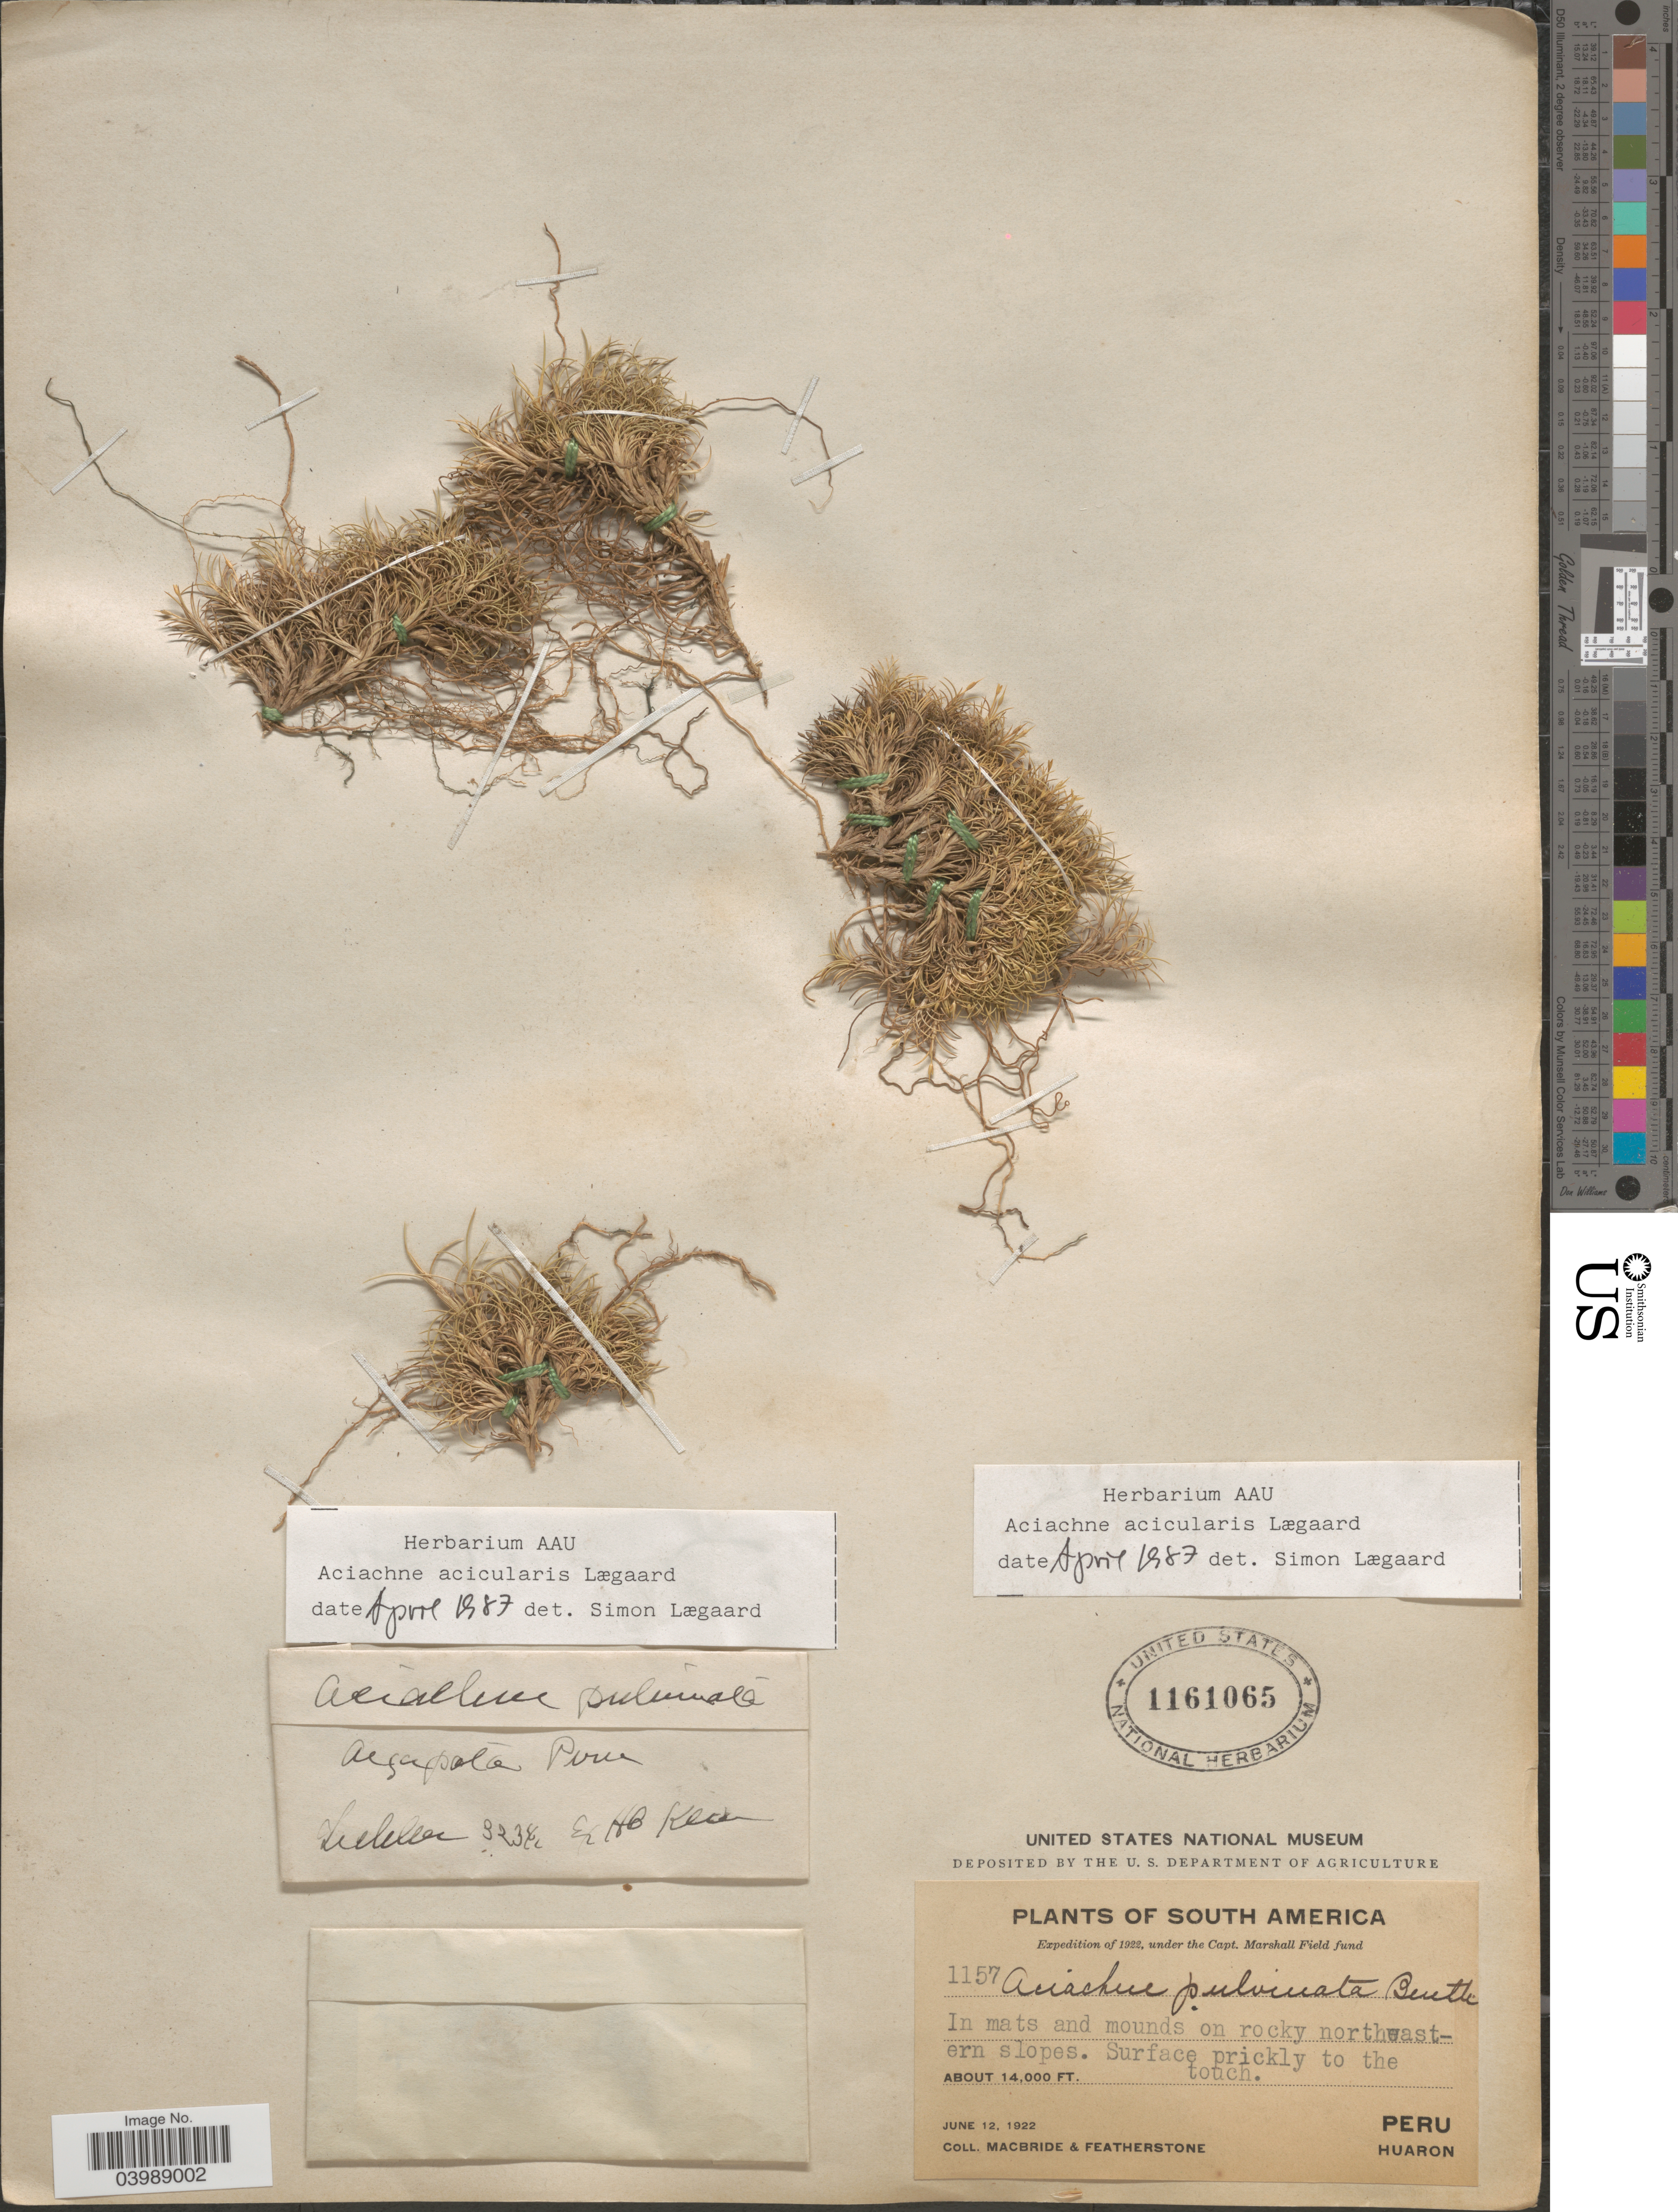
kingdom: Plantae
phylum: Tracheophyta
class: Liliopsida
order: Poales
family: Poaceae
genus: Aciachne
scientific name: Aciachne acicularis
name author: Lægaard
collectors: Macbride, -- & -. Featherstone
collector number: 1157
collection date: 1922-06-12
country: Peru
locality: On rocky northwestern slopes. Huaron.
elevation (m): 4267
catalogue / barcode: US 1161065